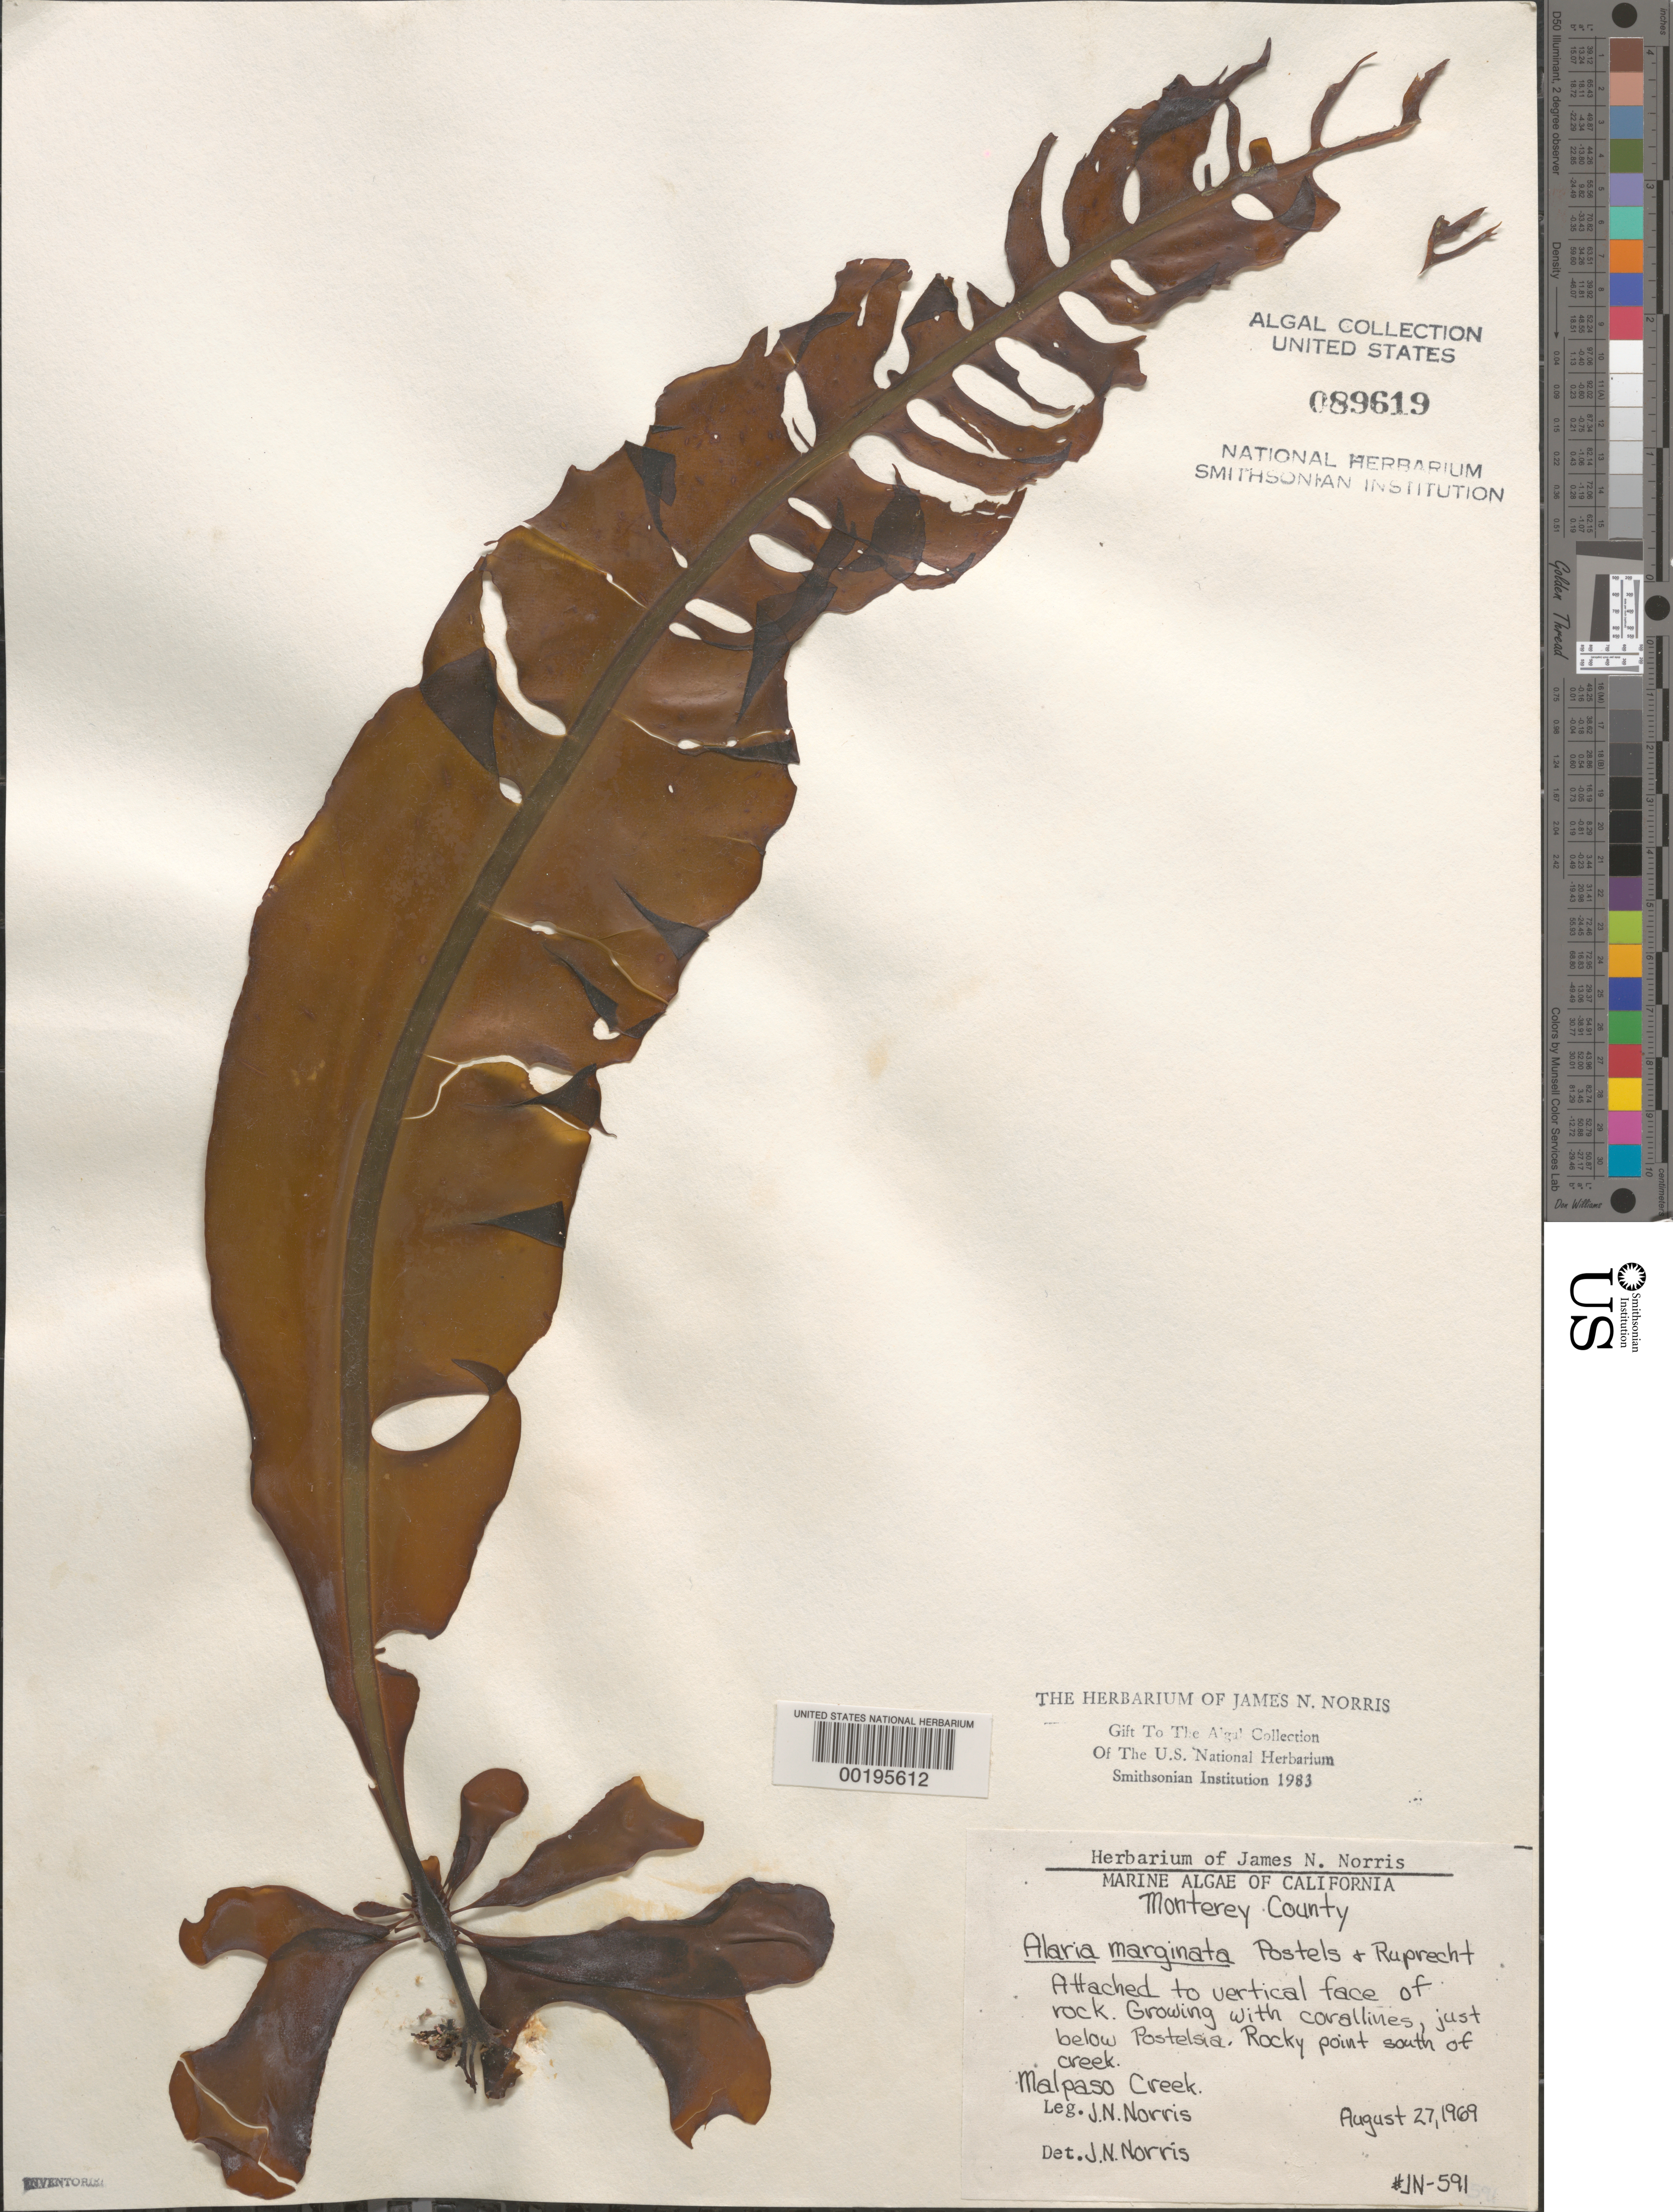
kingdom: Chromista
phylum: Ochrophyta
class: Phaeophyceae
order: Laminariales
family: Alariaceae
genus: Alaria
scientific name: Alaria marginata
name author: Ruiz & Pav.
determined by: Norris, James N.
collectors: J. N. Norris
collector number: JN-591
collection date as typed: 27 Aug 1969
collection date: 1969-08-27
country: United States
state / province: California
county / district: Monterey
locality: South of Malpaso Creek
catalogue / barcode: US 89619